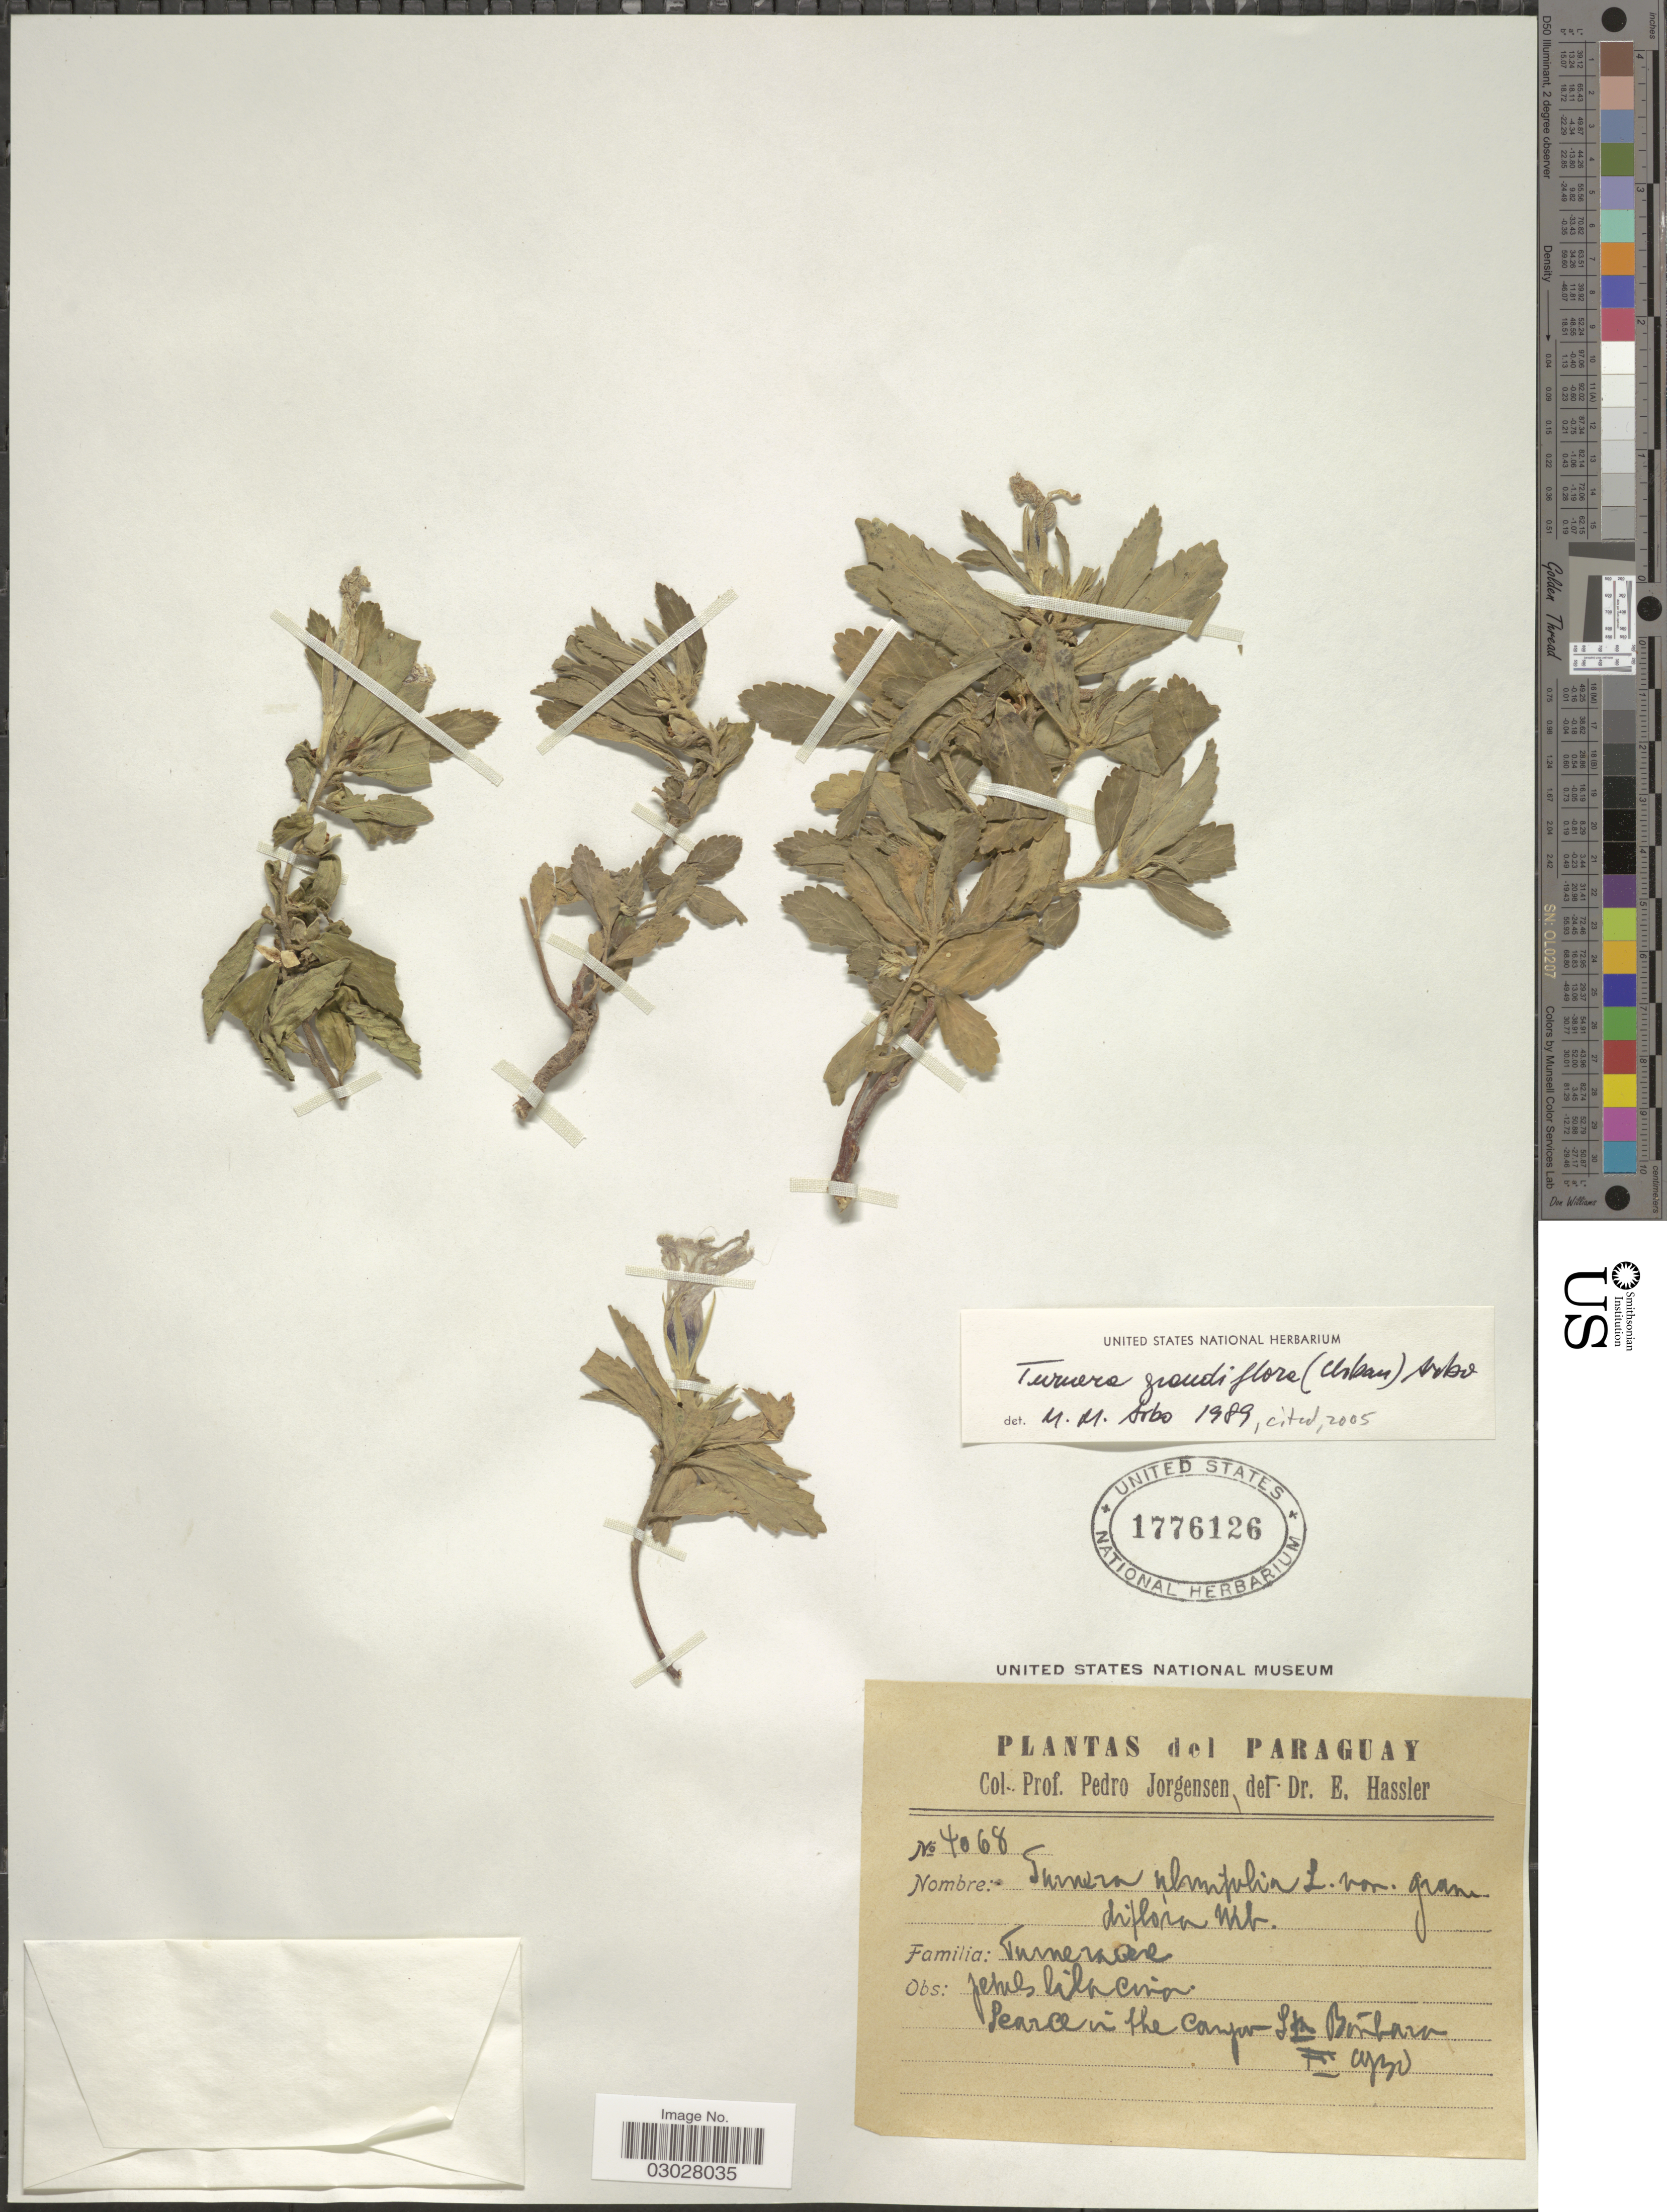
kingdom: Plantae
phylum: Tracheophyta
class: Magnoliopsida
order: Malpighiales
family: Turneraceae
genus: Turnera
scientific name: Turnera grandiflora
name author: (Urb.) Arbo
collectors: P. Jörgensen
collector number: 4068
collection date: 1931-11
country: Paraguay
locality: Pearce in the campo Sta Bárbara.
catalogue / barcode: US 1776126